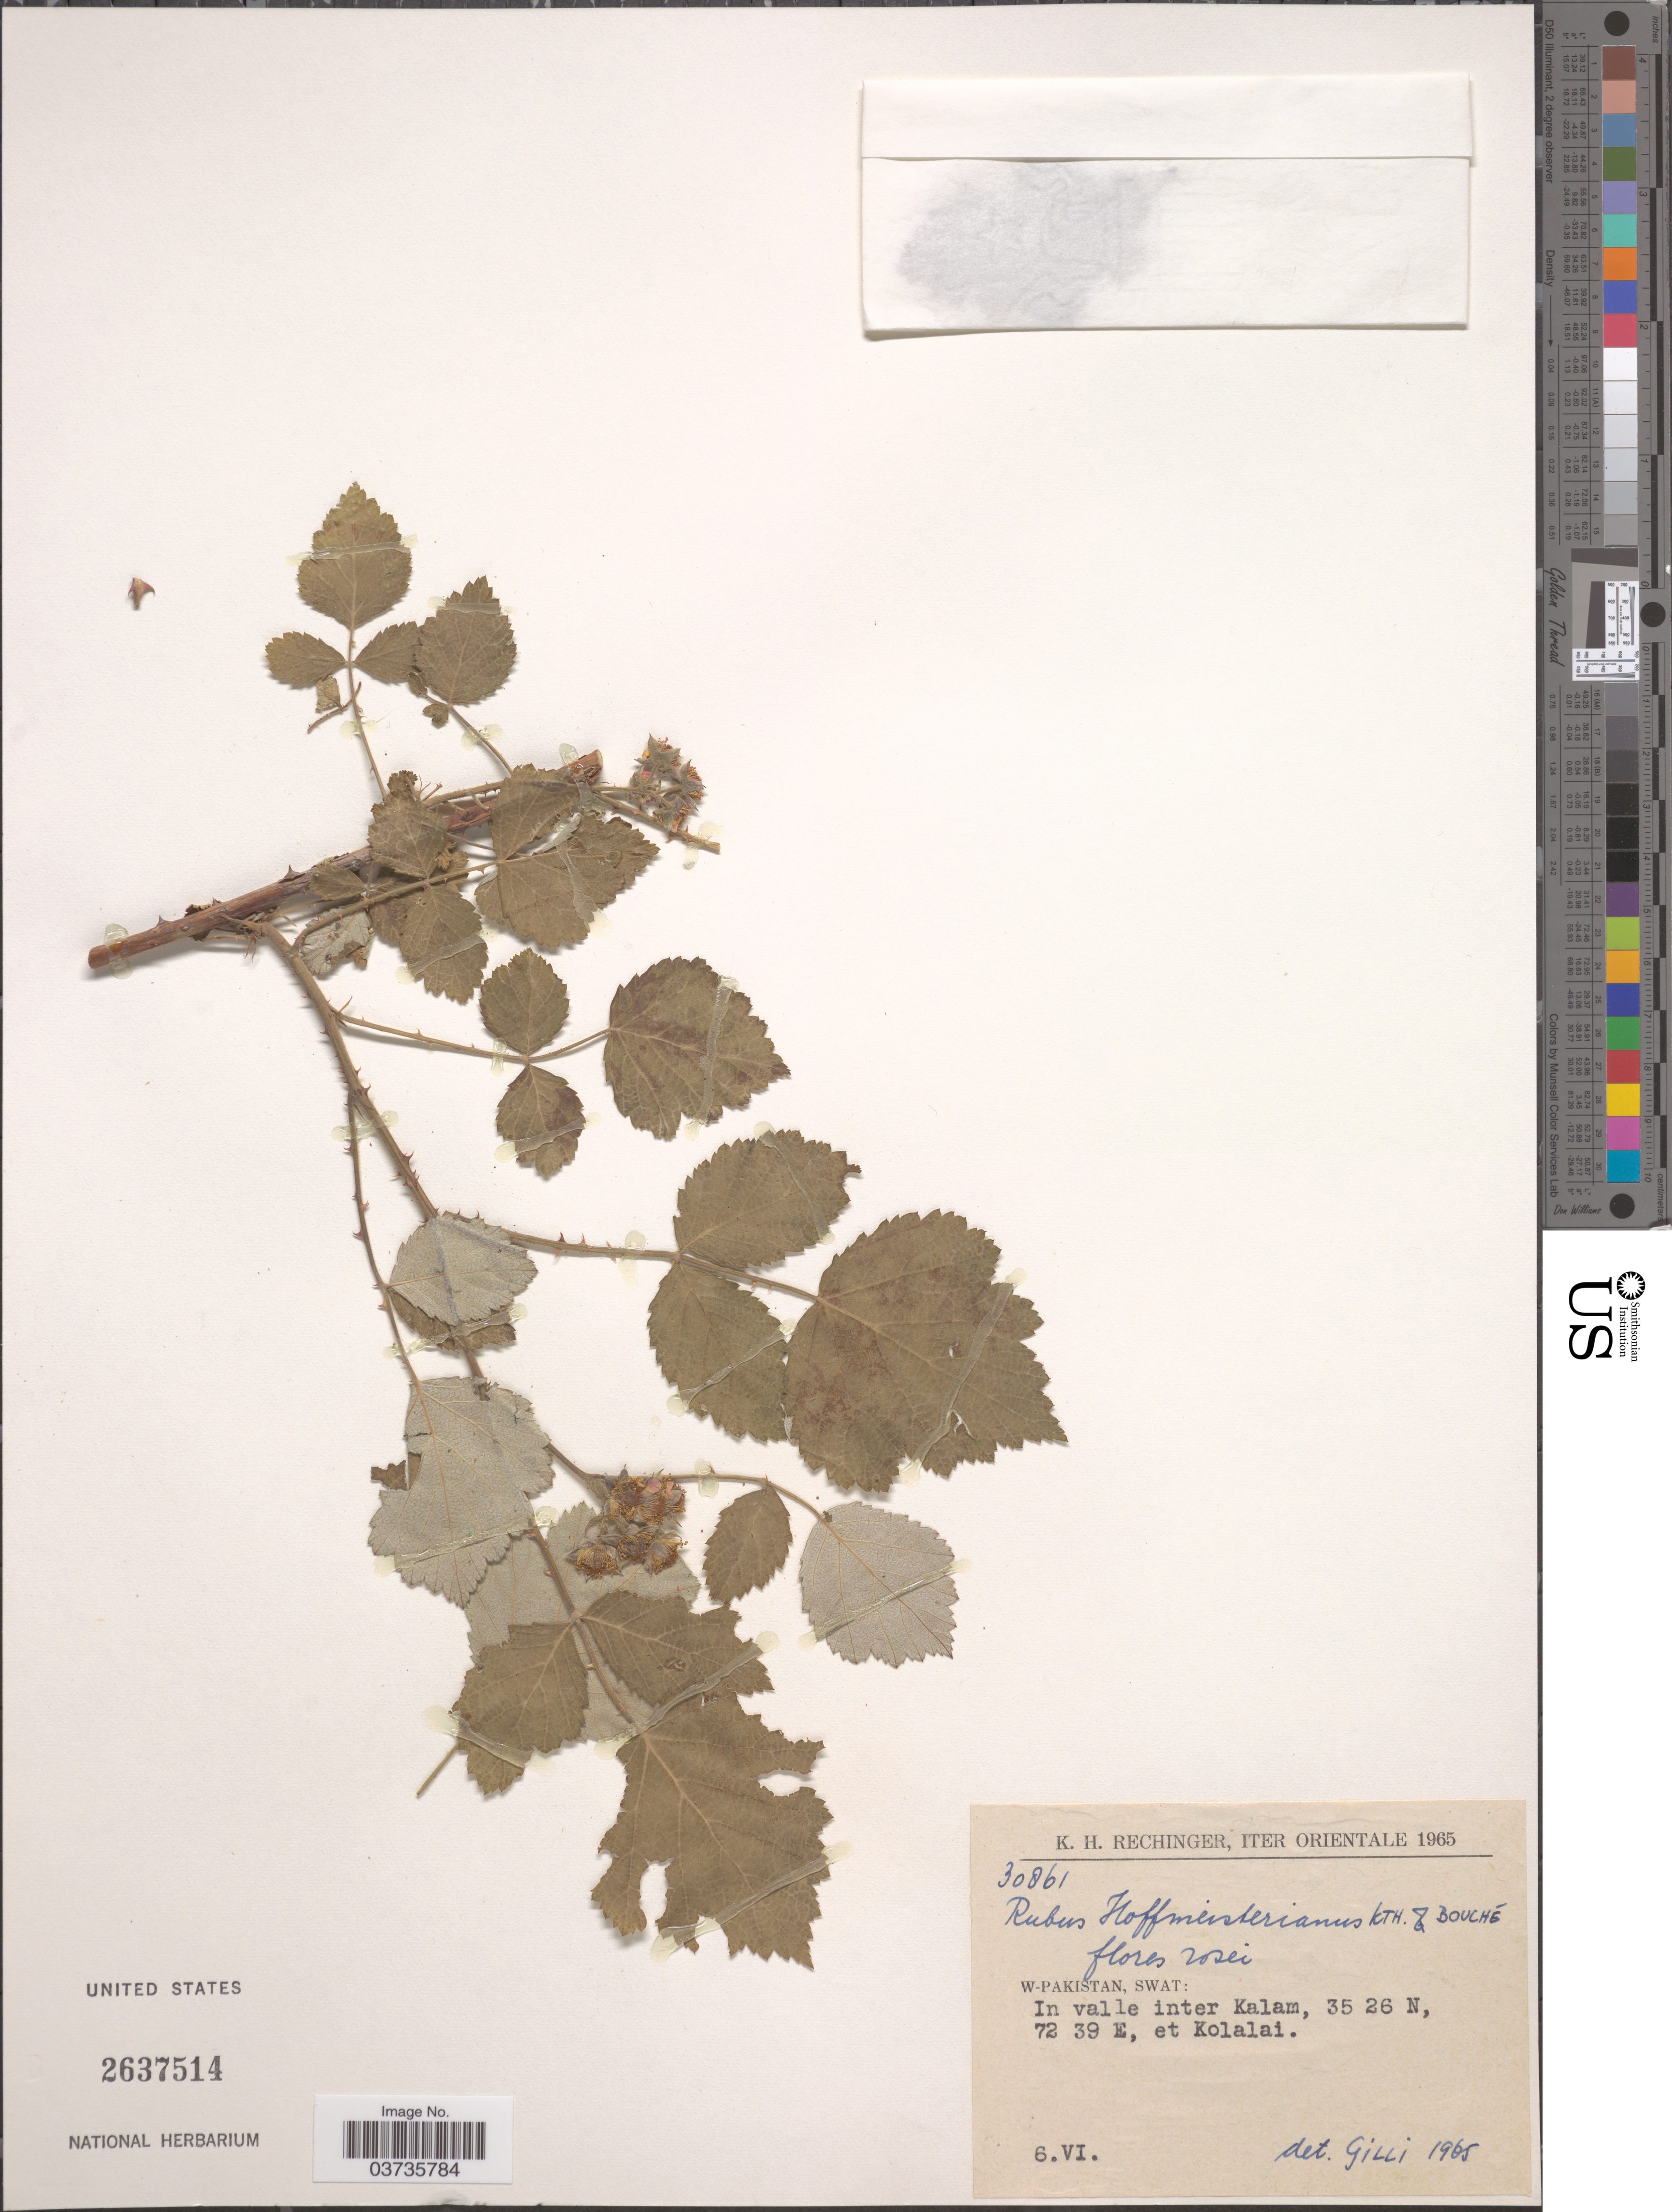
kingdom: Plantae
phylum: Tracheophyta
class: Magnoliopsida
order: Rosales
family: Rosaceae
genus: Rubus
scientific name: Rubus hoffmeisterianus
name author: Kunth & C.D. Bouché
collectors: K. H. Rechinger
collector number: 30861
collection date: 1965-06-06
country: Pakistan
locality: Iter Orientale. W-Pakistan, Swat: In valle inter Kalam, et Kolalai.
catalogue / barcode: US 2637514